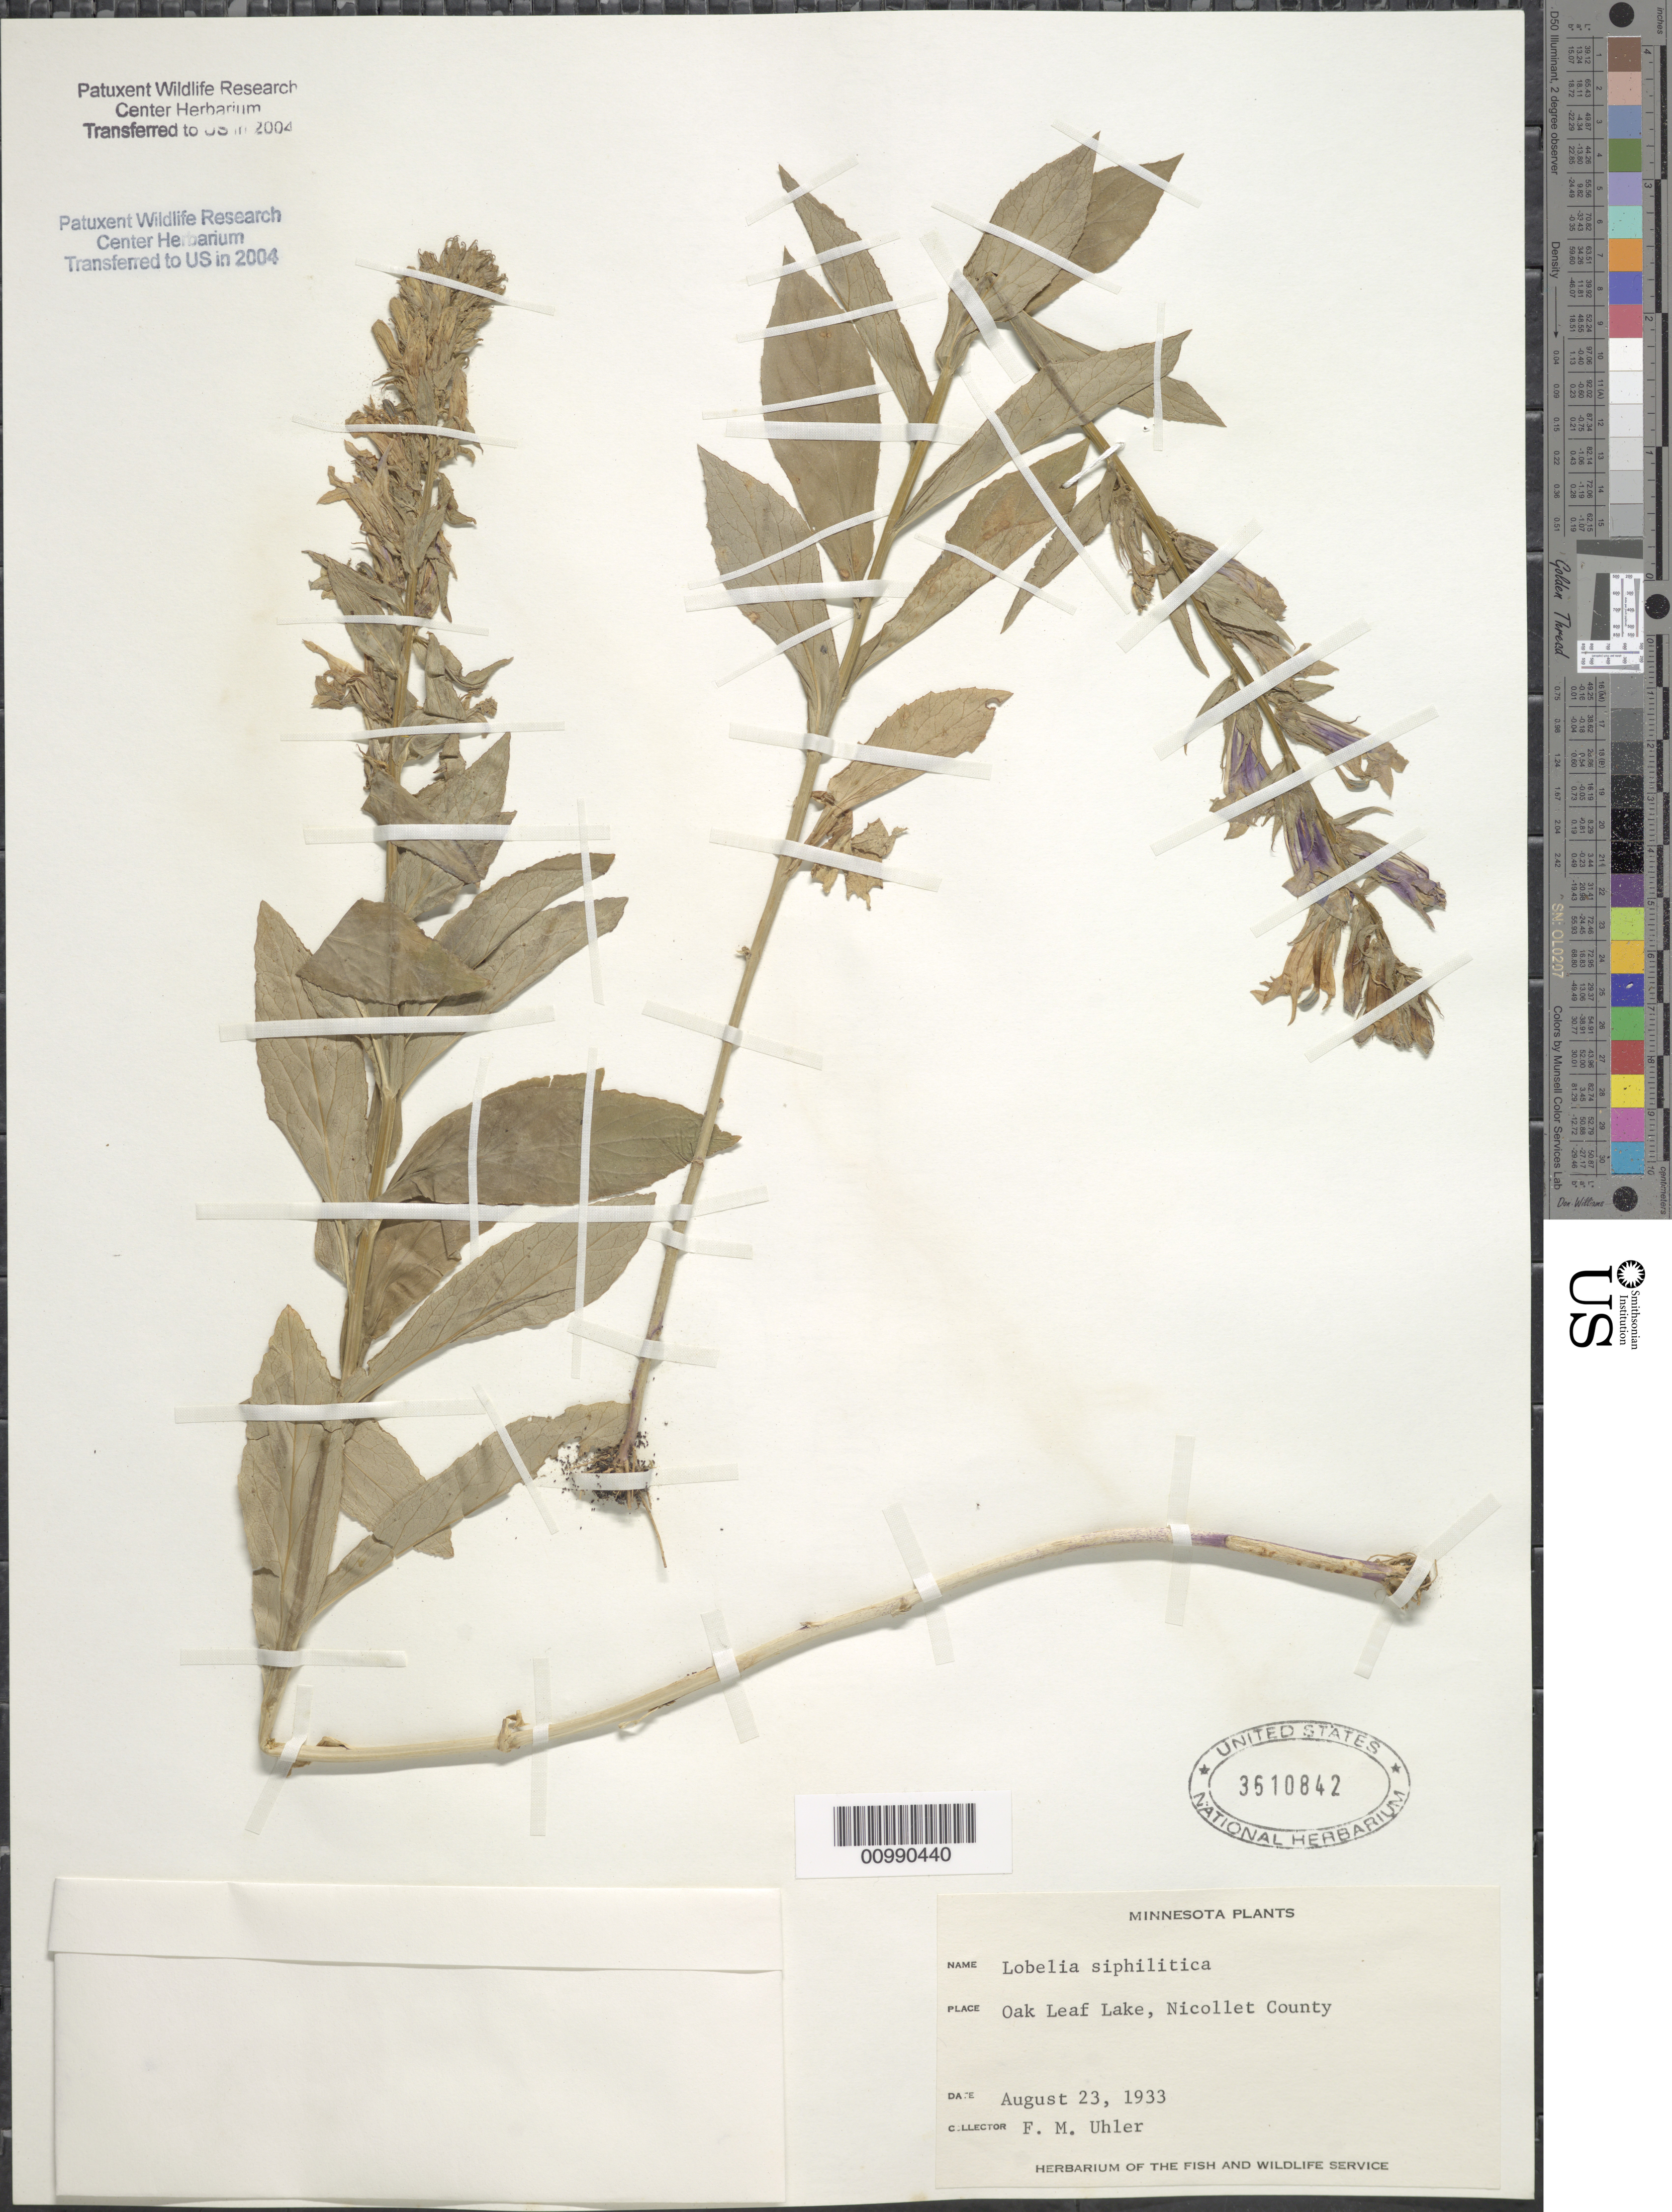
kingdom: Plantae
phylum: Tracheophyta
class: Magnoliopsida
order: Asterales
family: Campanulaceae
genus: Lobelia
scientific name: Lobelia siphilitica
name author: L.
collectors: F. M. Uhler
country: United States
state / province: Minnesota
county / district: Nicollet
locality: Oak Leaf Lake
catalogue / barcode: US 3610842